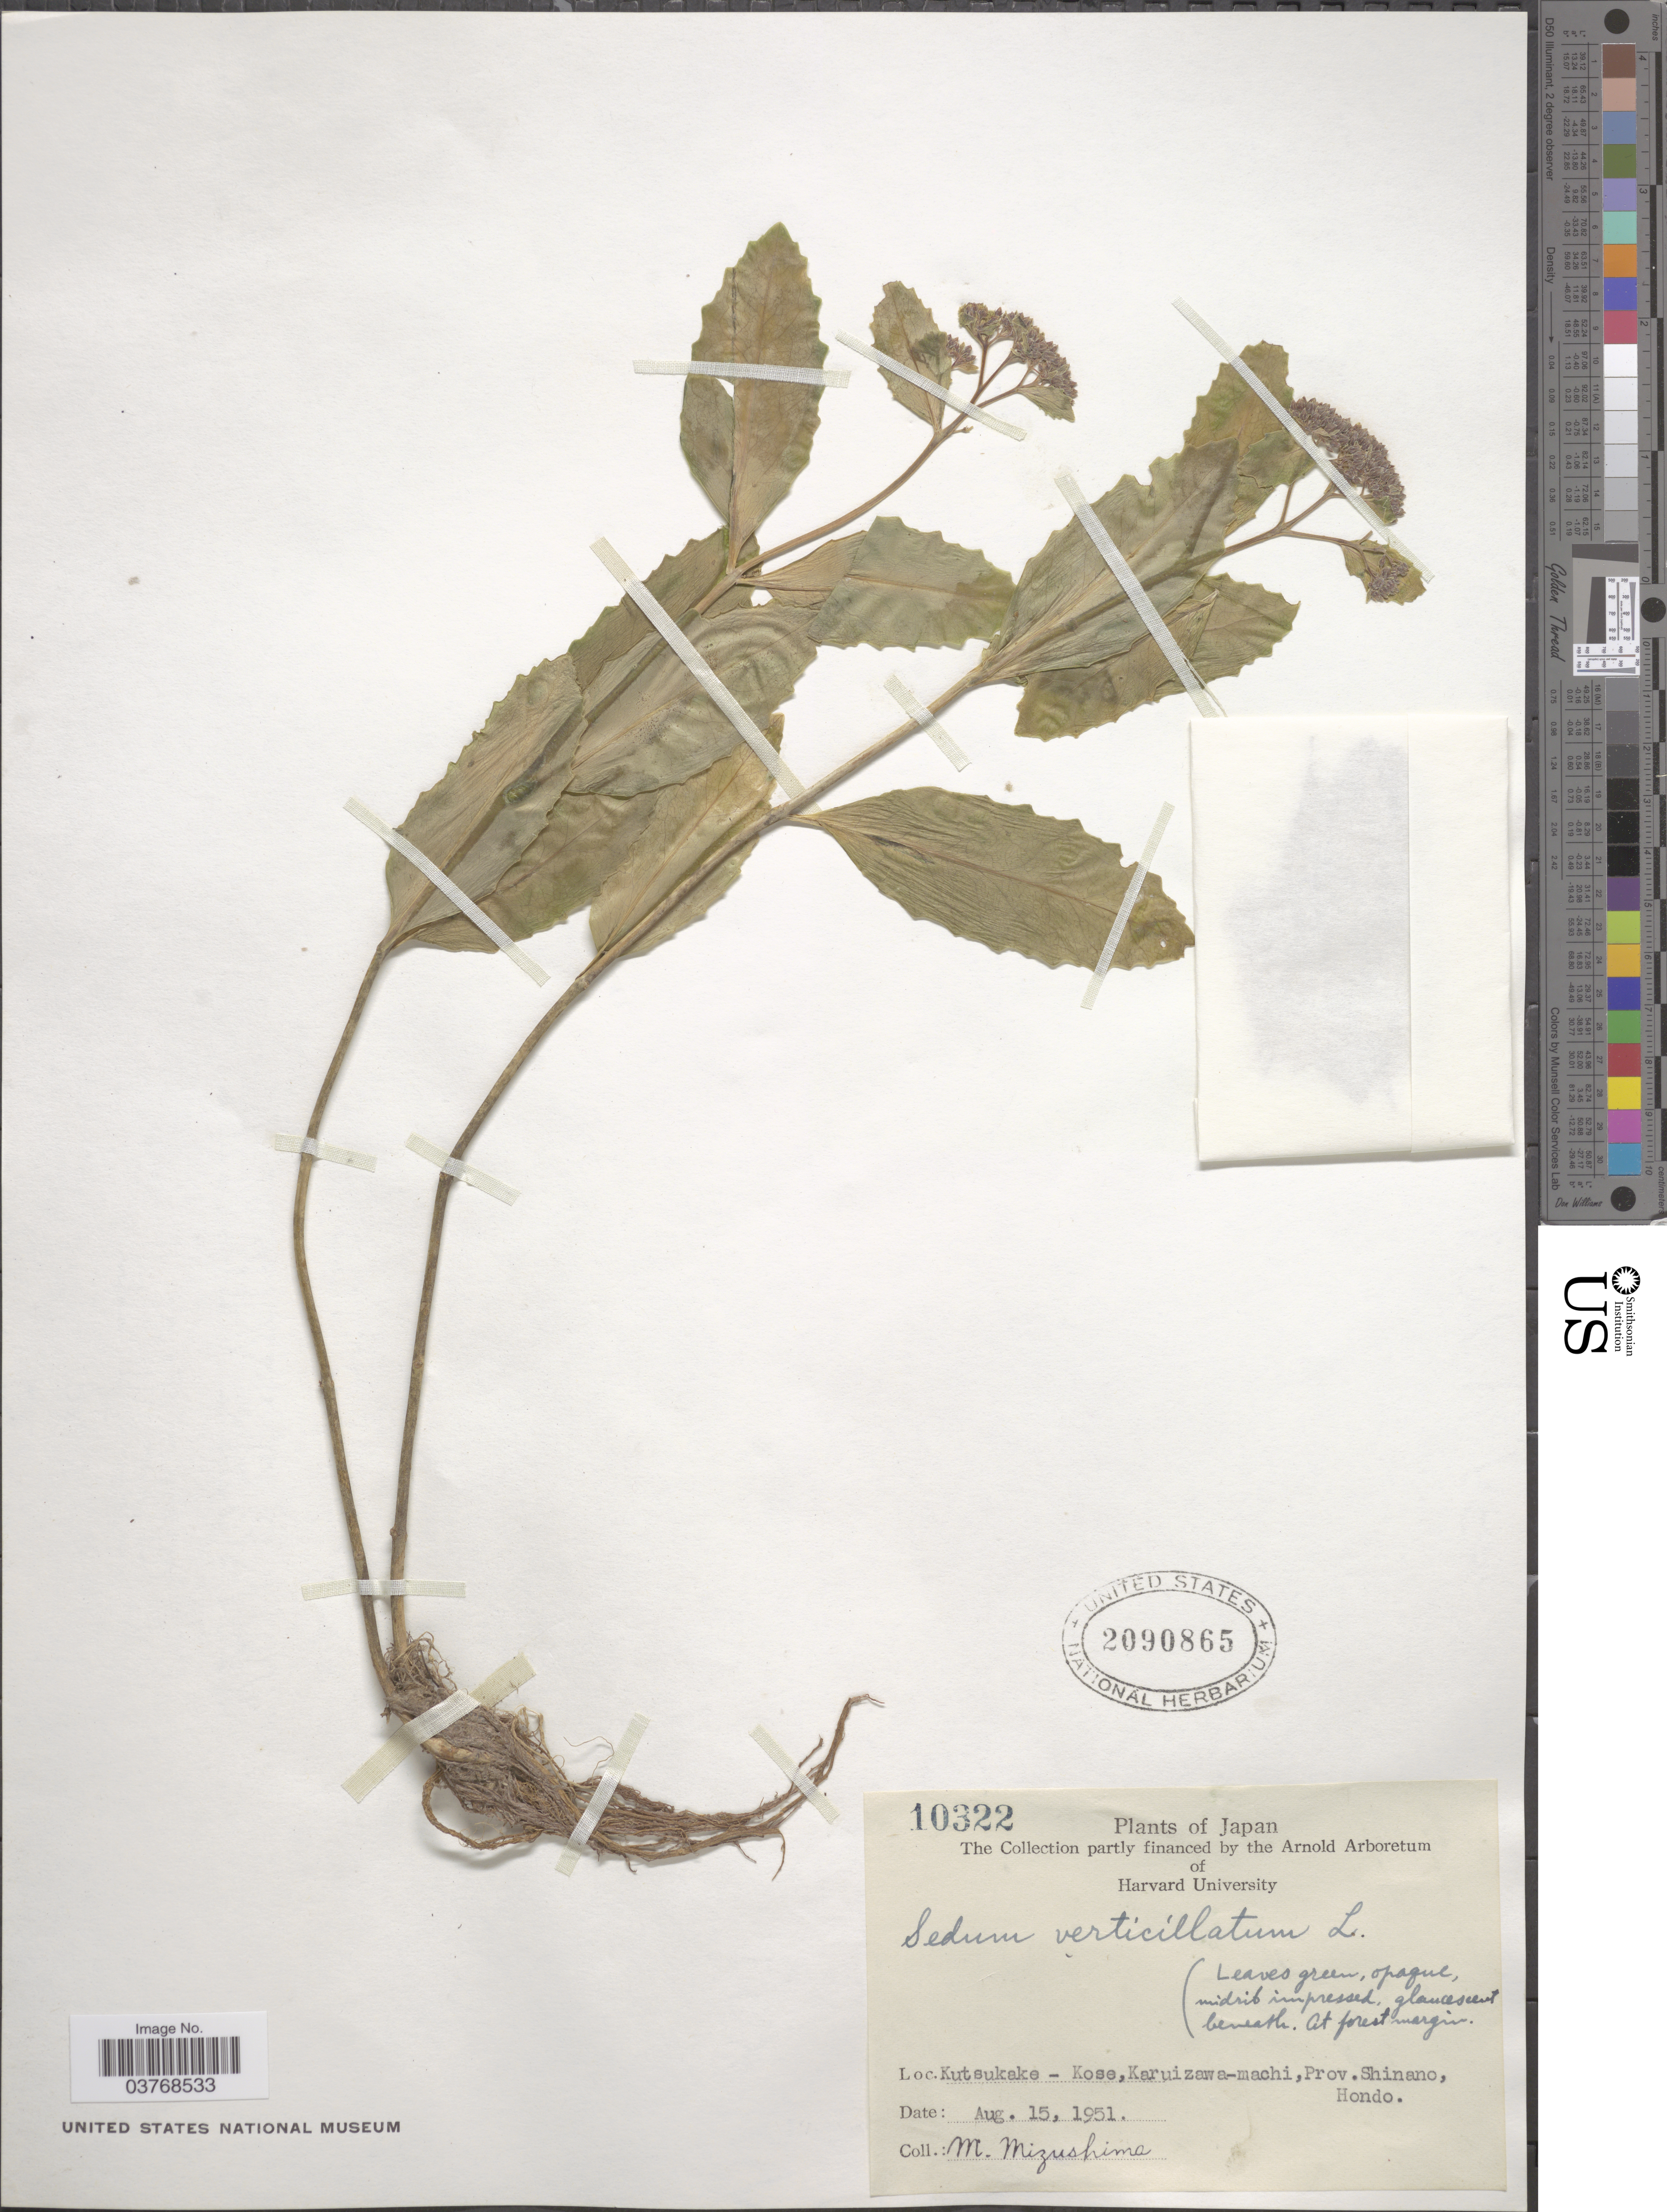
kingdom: Plantae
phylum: Tracheophyta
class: Magnoliopsida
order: Saxifragales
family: Crassulaceae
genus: Hylotelephium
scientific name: Hylotelephium verticillatum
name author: (L.) H. Ohba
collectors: M. Mizushima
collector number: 10322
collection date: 1951-08-15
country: Japan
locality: Kutsukake-Kose, Karuizawa-machi, Prov. Shinano, Hondo.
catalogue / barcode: US 2090865